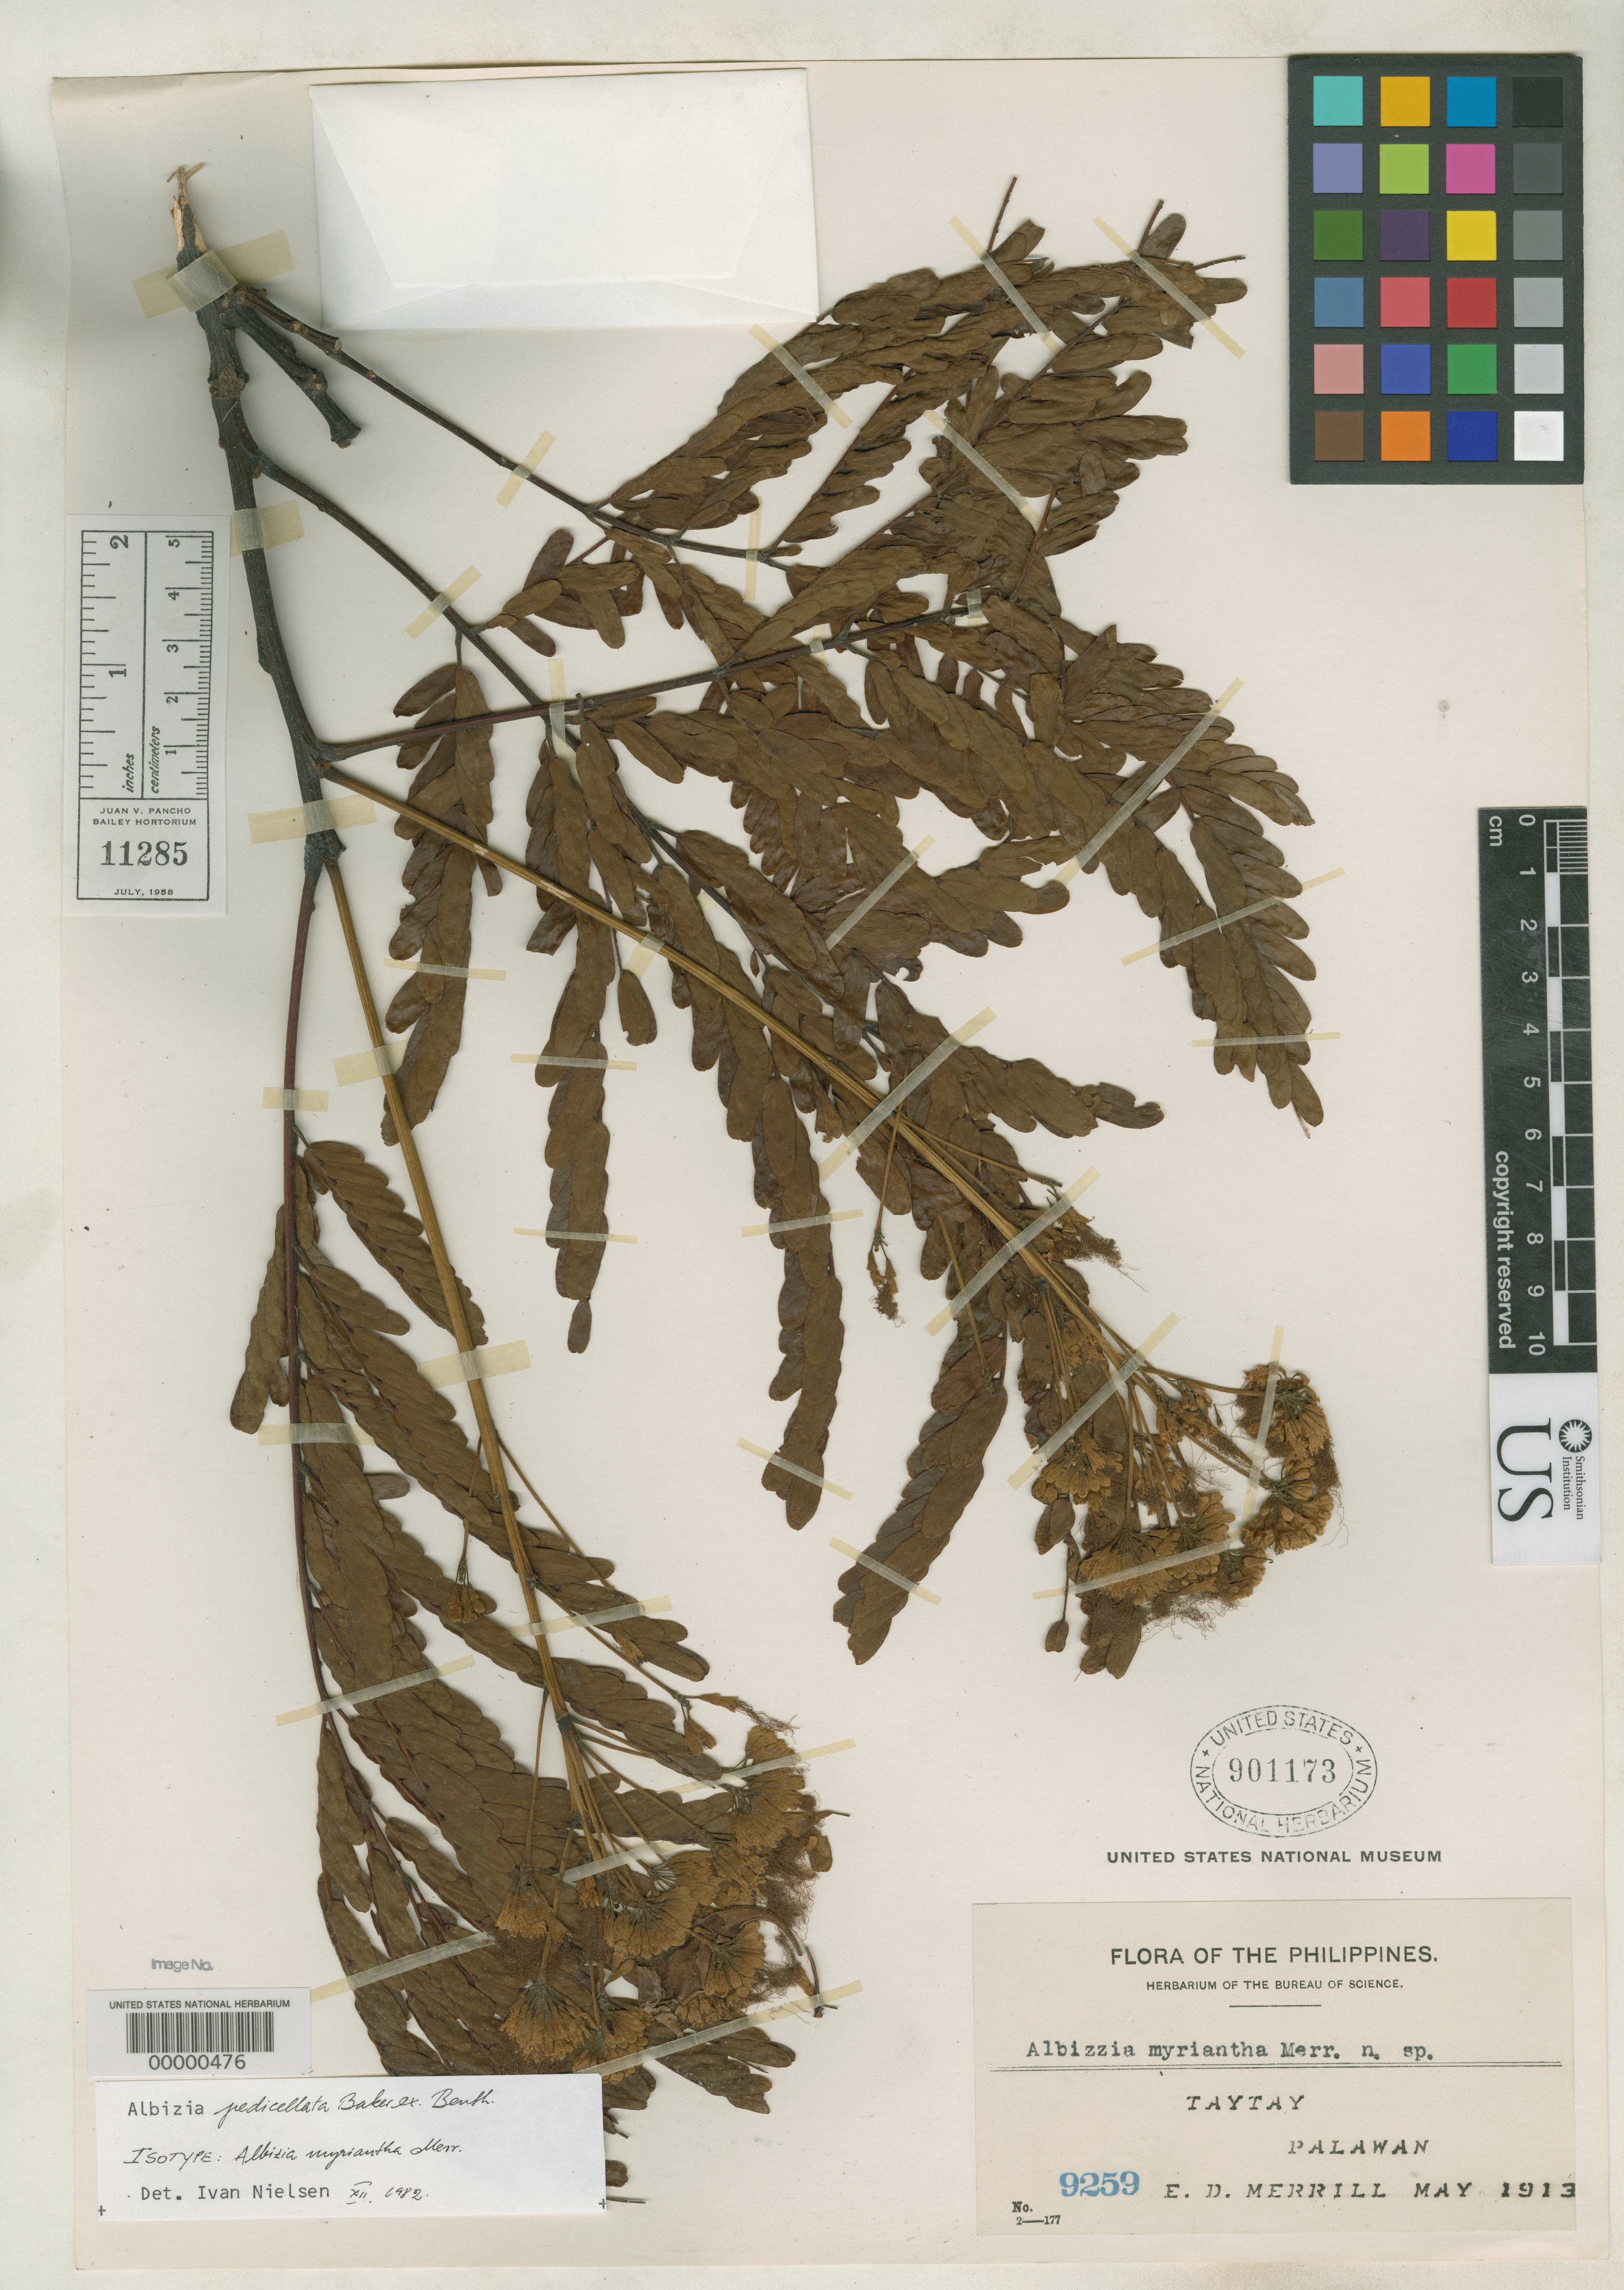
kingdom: Plantae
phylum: Tracheophyta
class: Magnoliopsida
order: Fabales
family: Fabaceae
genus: Albizia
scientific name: Albizia myriantha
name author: Merr.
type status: Isotype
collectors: E. D. Merrill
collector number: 9259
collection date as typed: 15 May 1913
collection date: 1913-05-15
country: Philippines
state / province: Mimaropa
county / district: Palawan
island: Palawan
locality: Taytay.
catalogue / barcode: US 901173